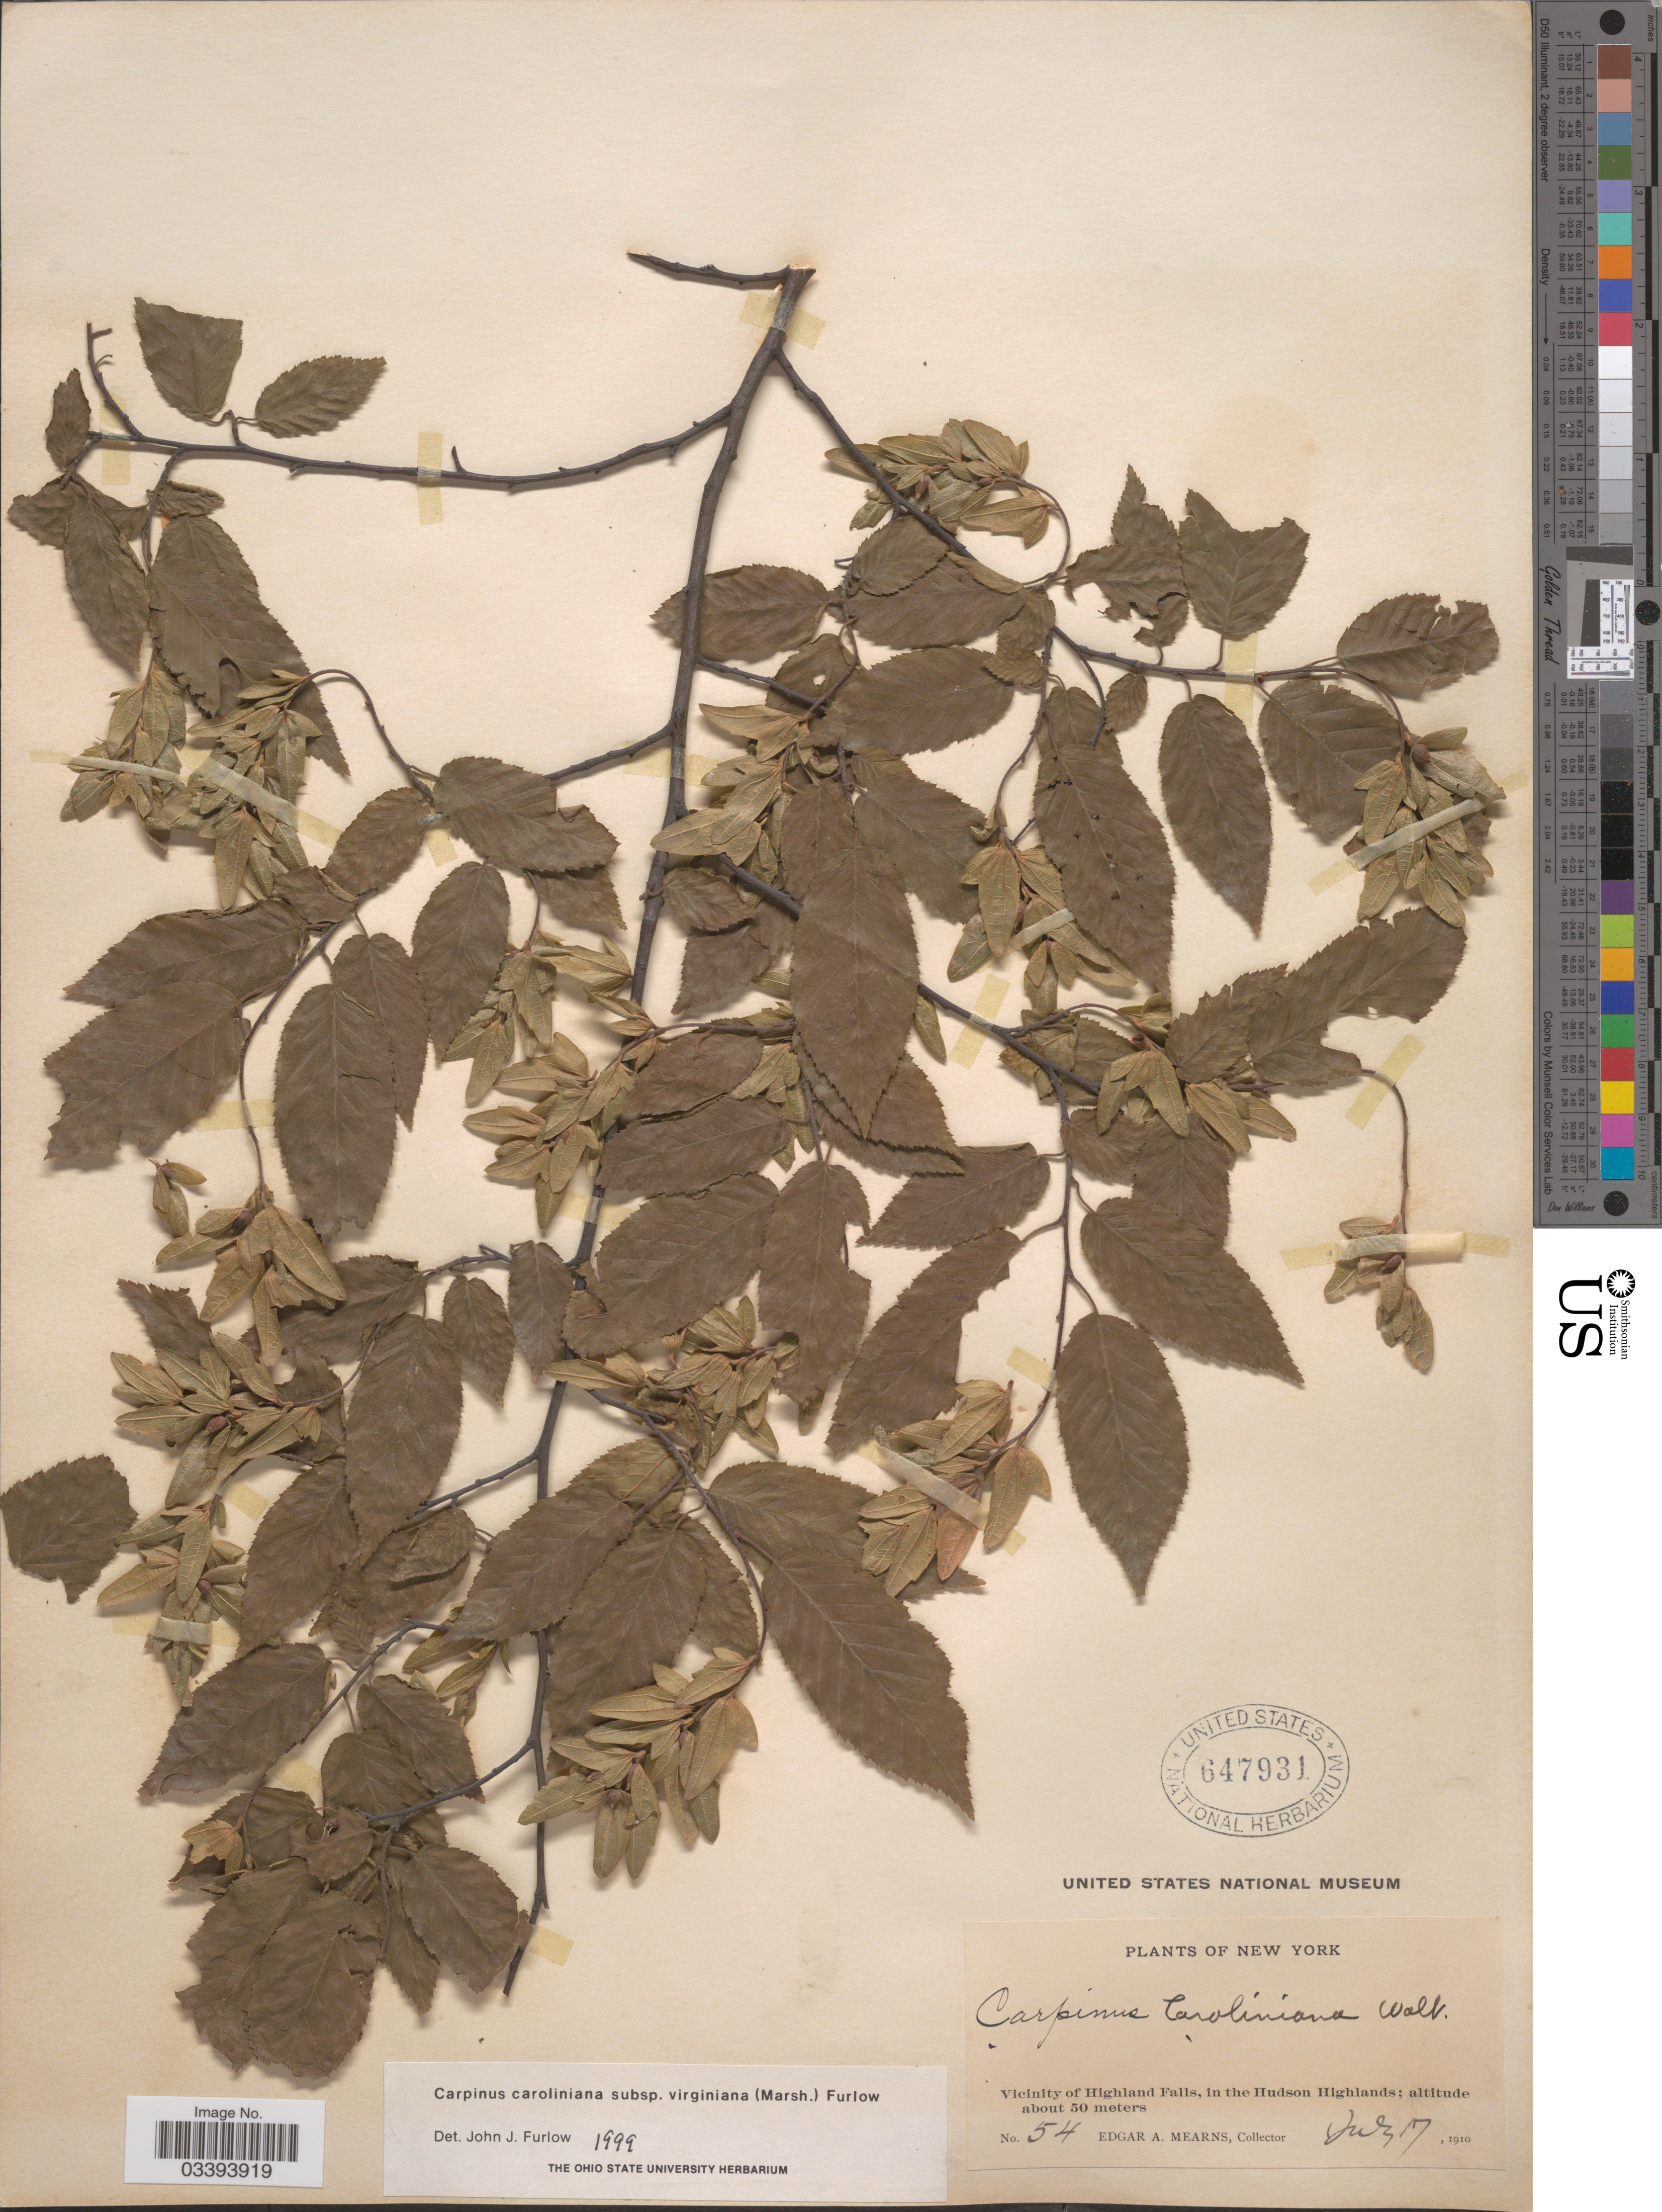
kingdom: Plantae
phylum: Tracheophyta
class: Magnoliopsida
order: Fagales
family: Betulaceae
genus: Carpinus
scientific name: Carpinus caroliniana subsp. virginiana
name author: (Marshall) Furlow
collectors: E. A. Mearns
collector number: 54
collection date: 1910-07-07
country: United States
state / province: New York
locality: Vicinity of Highland Falls, in the Hudson Highlands.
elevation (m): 50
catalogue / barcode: US 647931